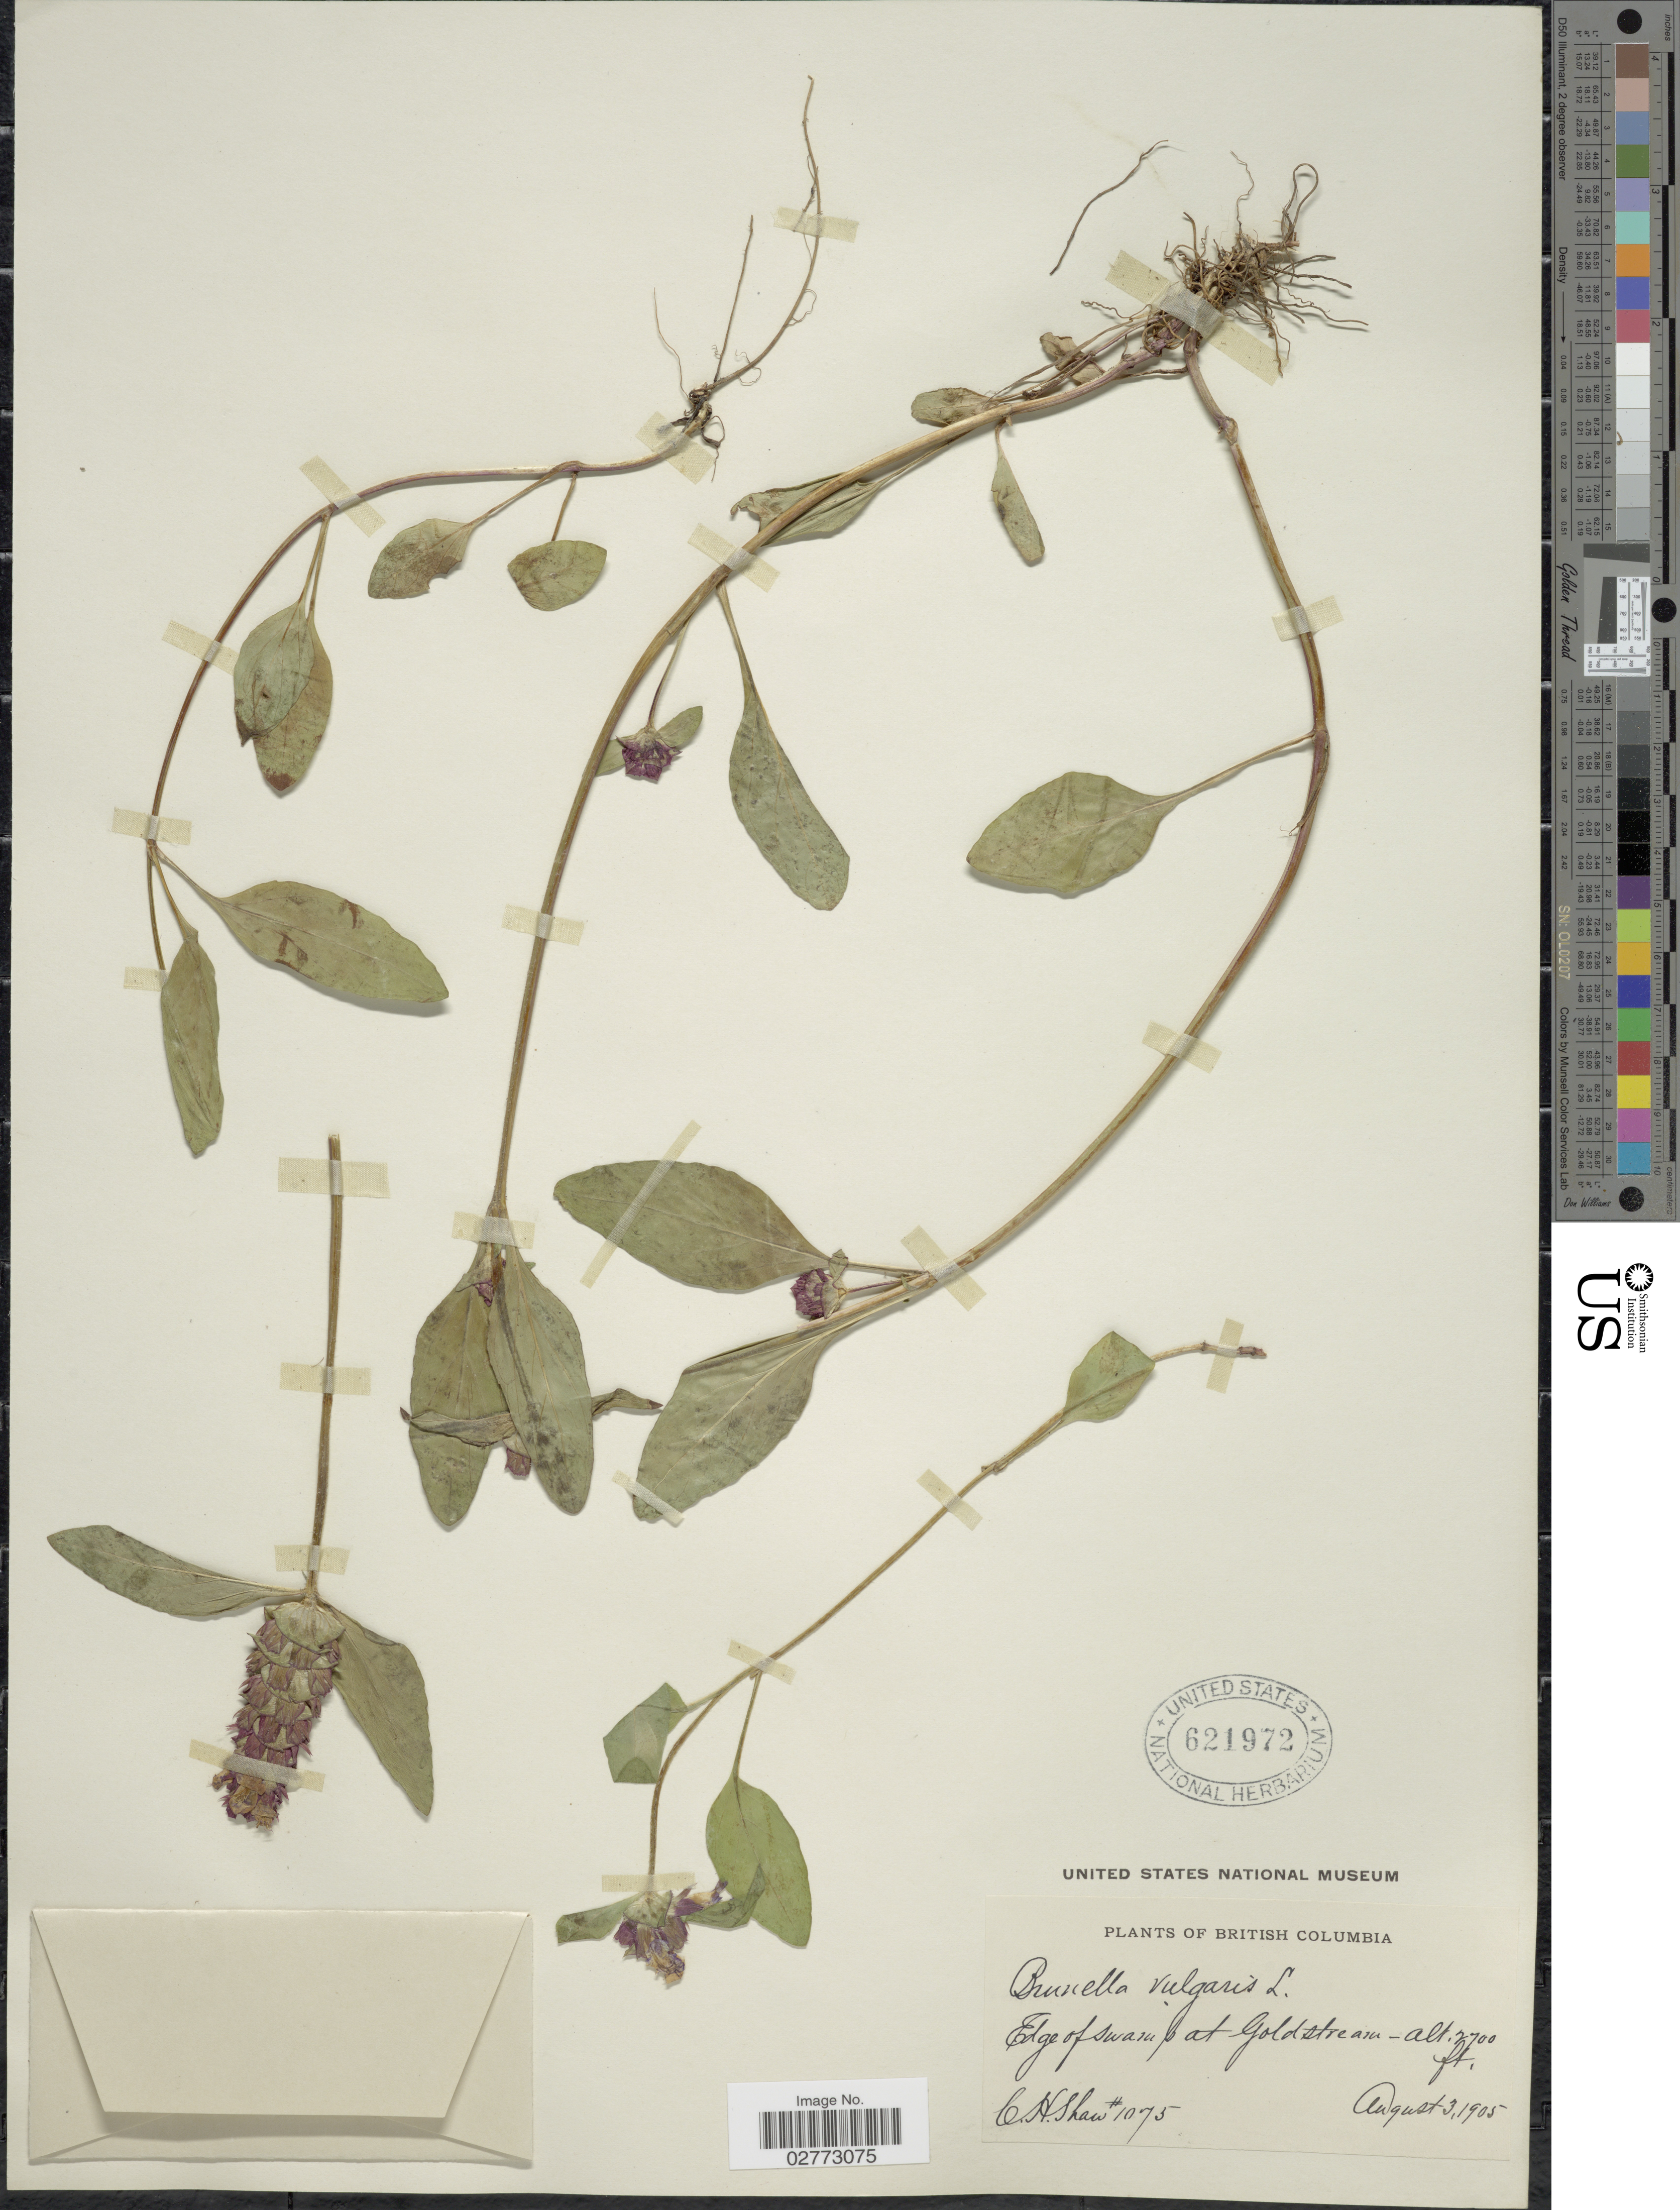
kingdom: Plantae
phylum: Tracheophyta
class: Magnoliopsida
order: Lamiales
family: Lamiaceae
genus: Prunella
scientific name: Prunella vulgaris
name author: L.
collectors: C. H. Shaw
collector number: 1075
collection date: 1905-08-03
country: Canada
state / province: British Columbia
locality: Edge of swamp at Goldstream.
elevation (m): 823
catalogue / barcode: US 621972